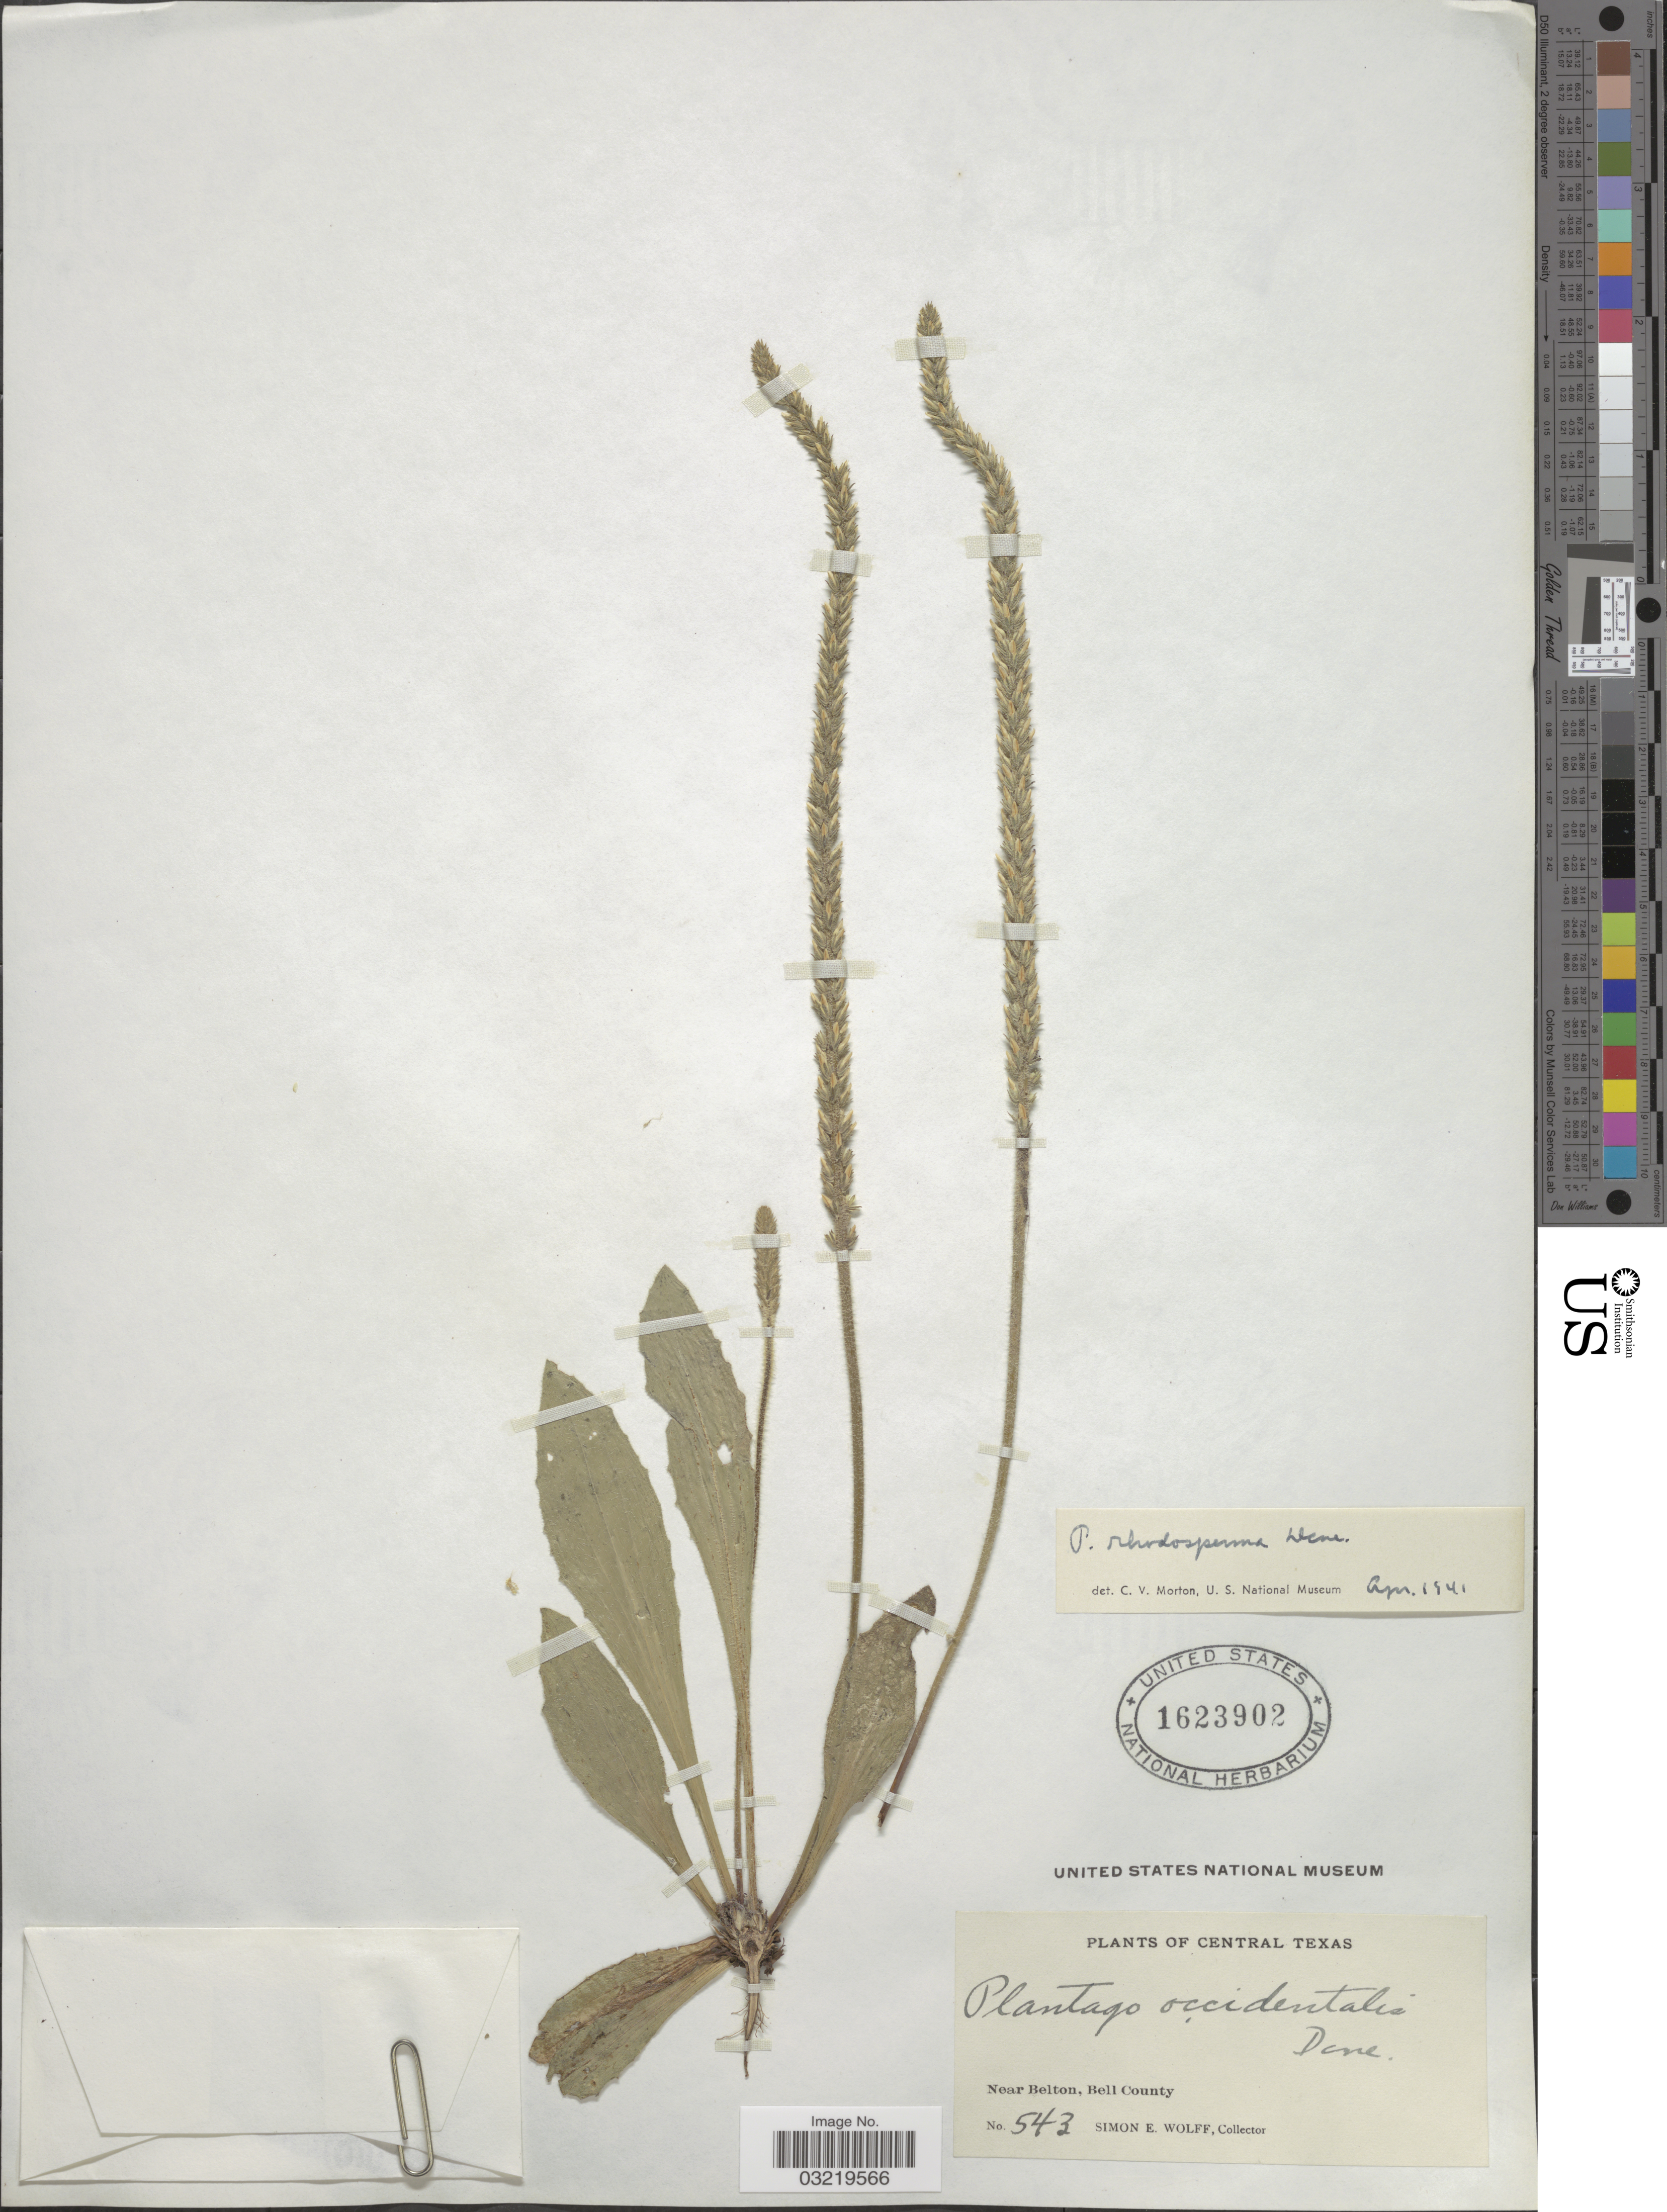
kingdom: Plantae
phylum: Tracheophyta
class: Magnoliopsida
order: Lamiales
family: Plantaginaceae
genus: Plantago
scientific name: Plantago rhodosperma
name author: Decne.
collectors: S. E. Wolff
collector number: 543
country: United States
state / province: Texas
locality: Central Texas. Near Belton, Bell County.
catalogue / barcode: US 1623902